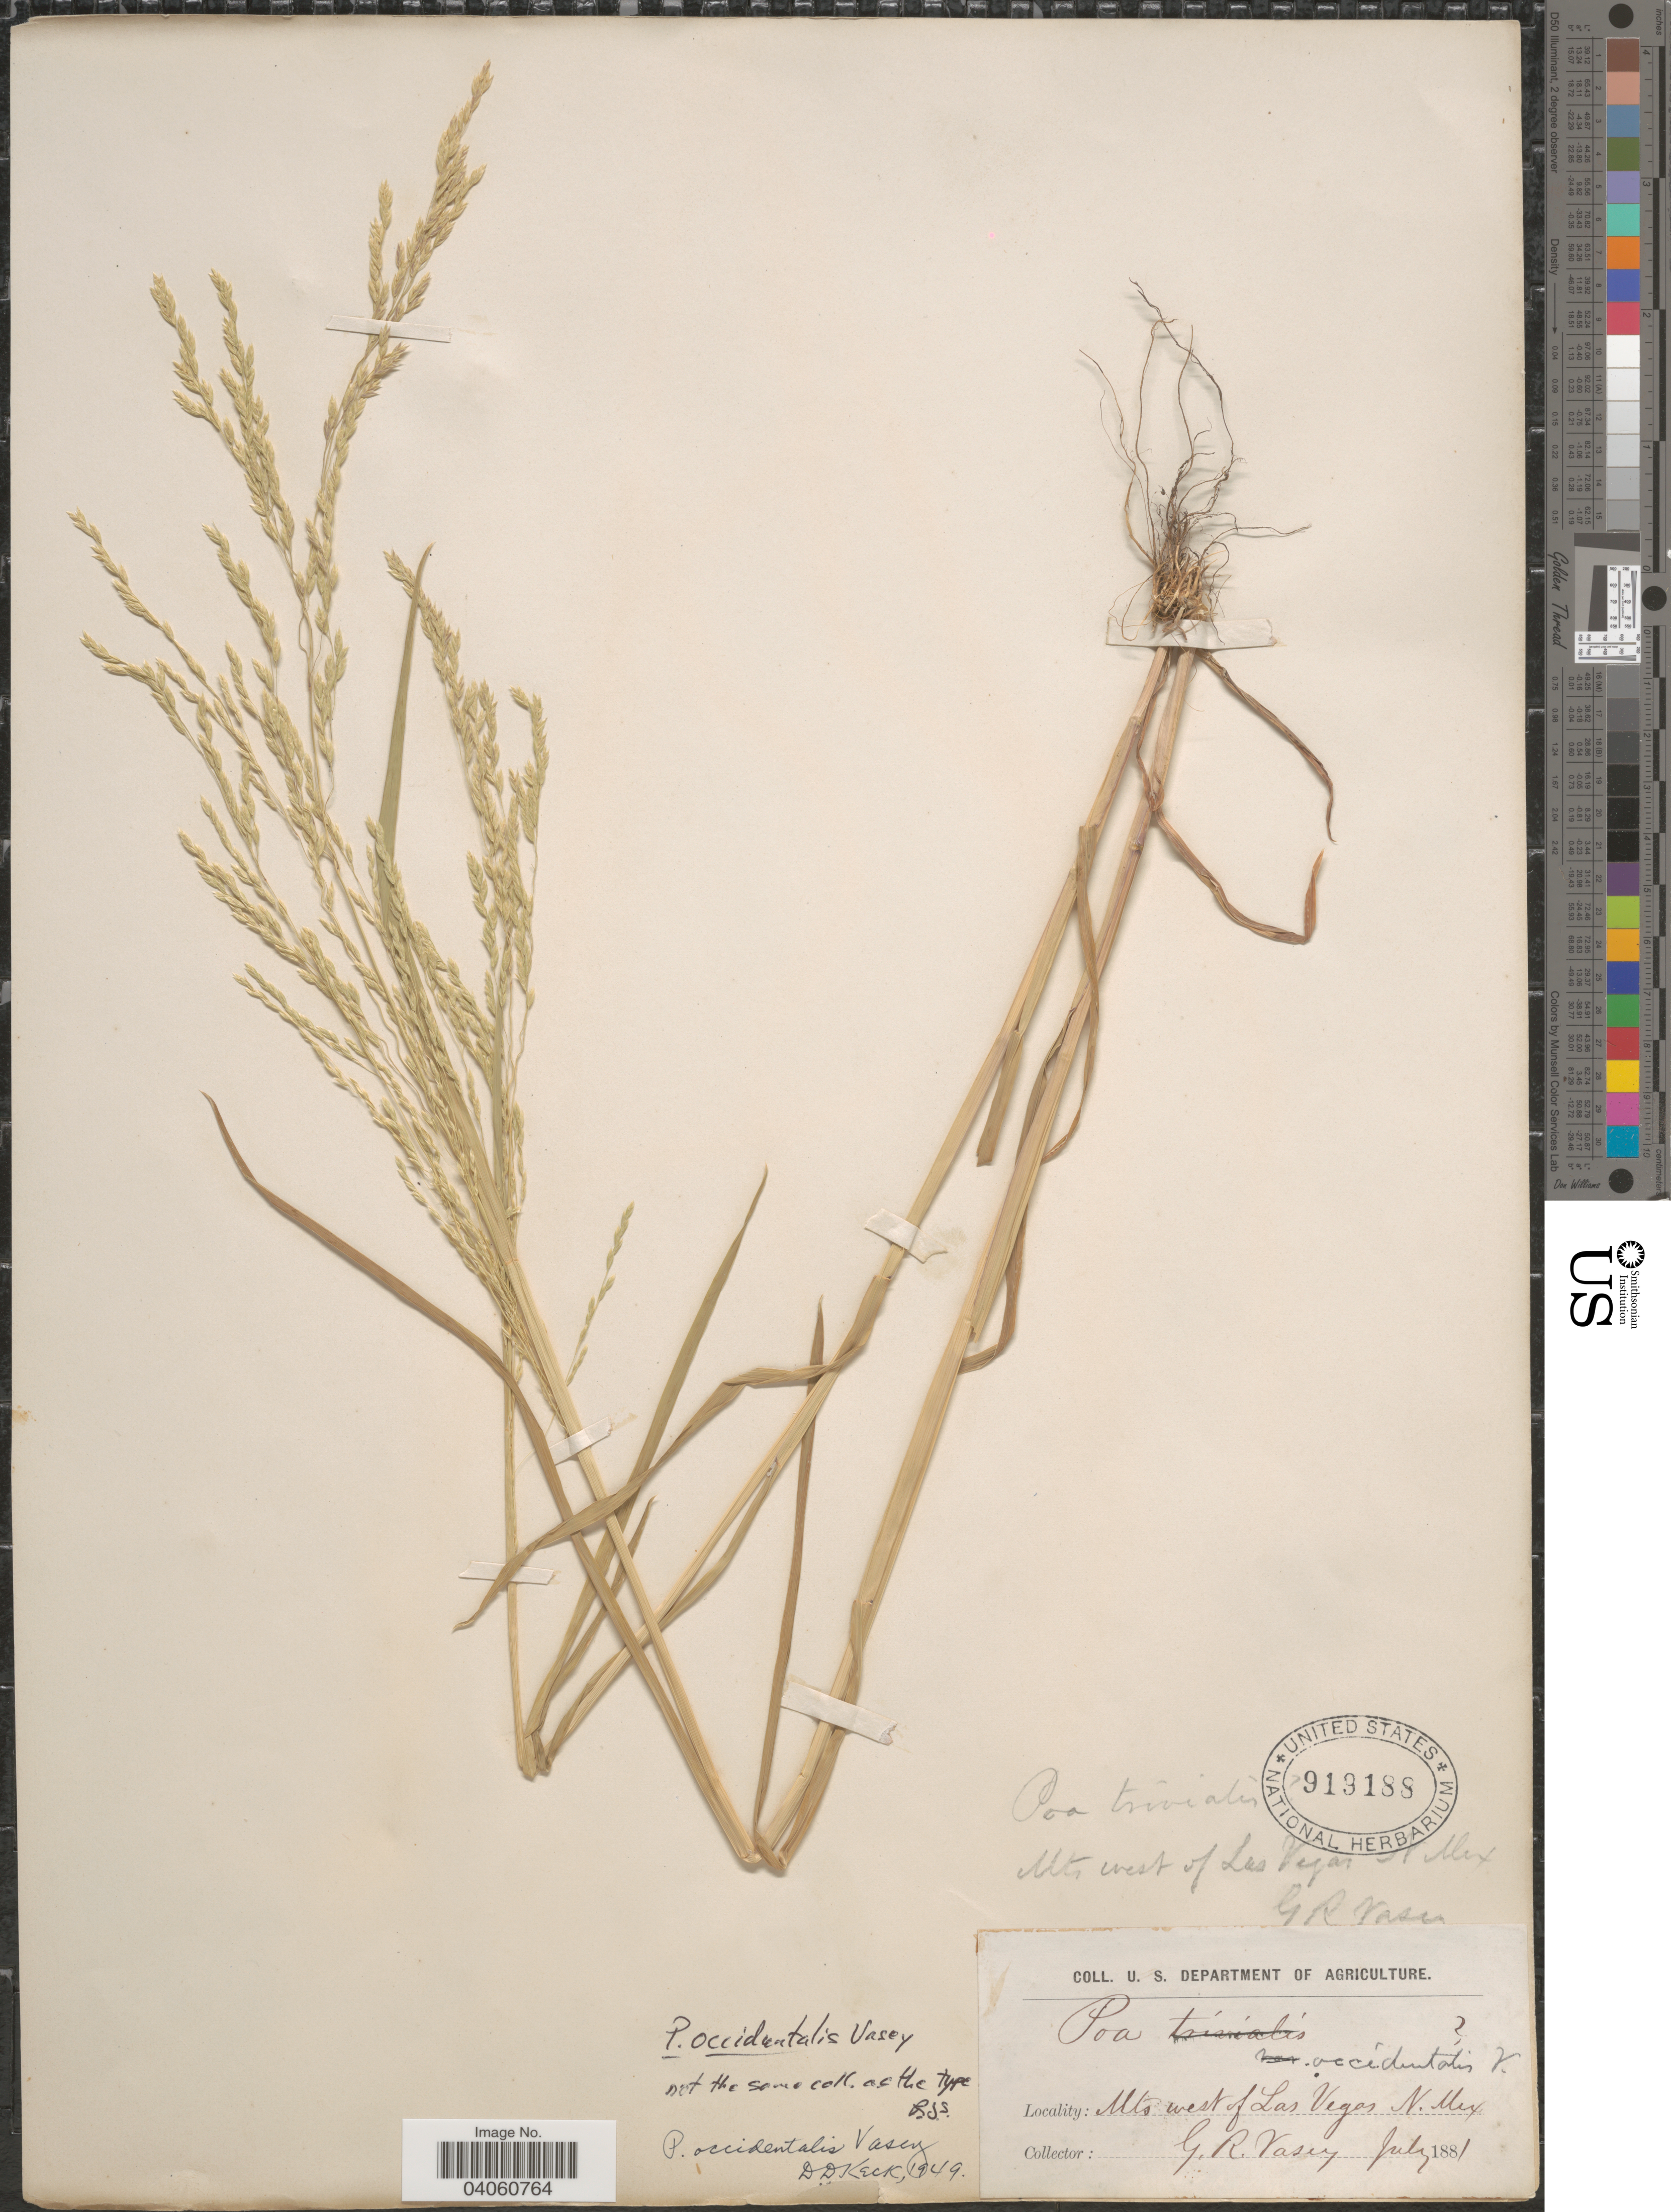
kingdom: Plantae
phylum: Tracheophyta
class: Liliopsida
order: Poales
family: Poaceae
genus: Poa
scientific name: Poa occidentalis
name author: (Vasey) Vasey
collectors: G. R. Vasey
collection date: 1881-07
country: United States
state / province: New Mexico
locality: Mts west of Las Vegas.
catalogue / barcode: US 919188